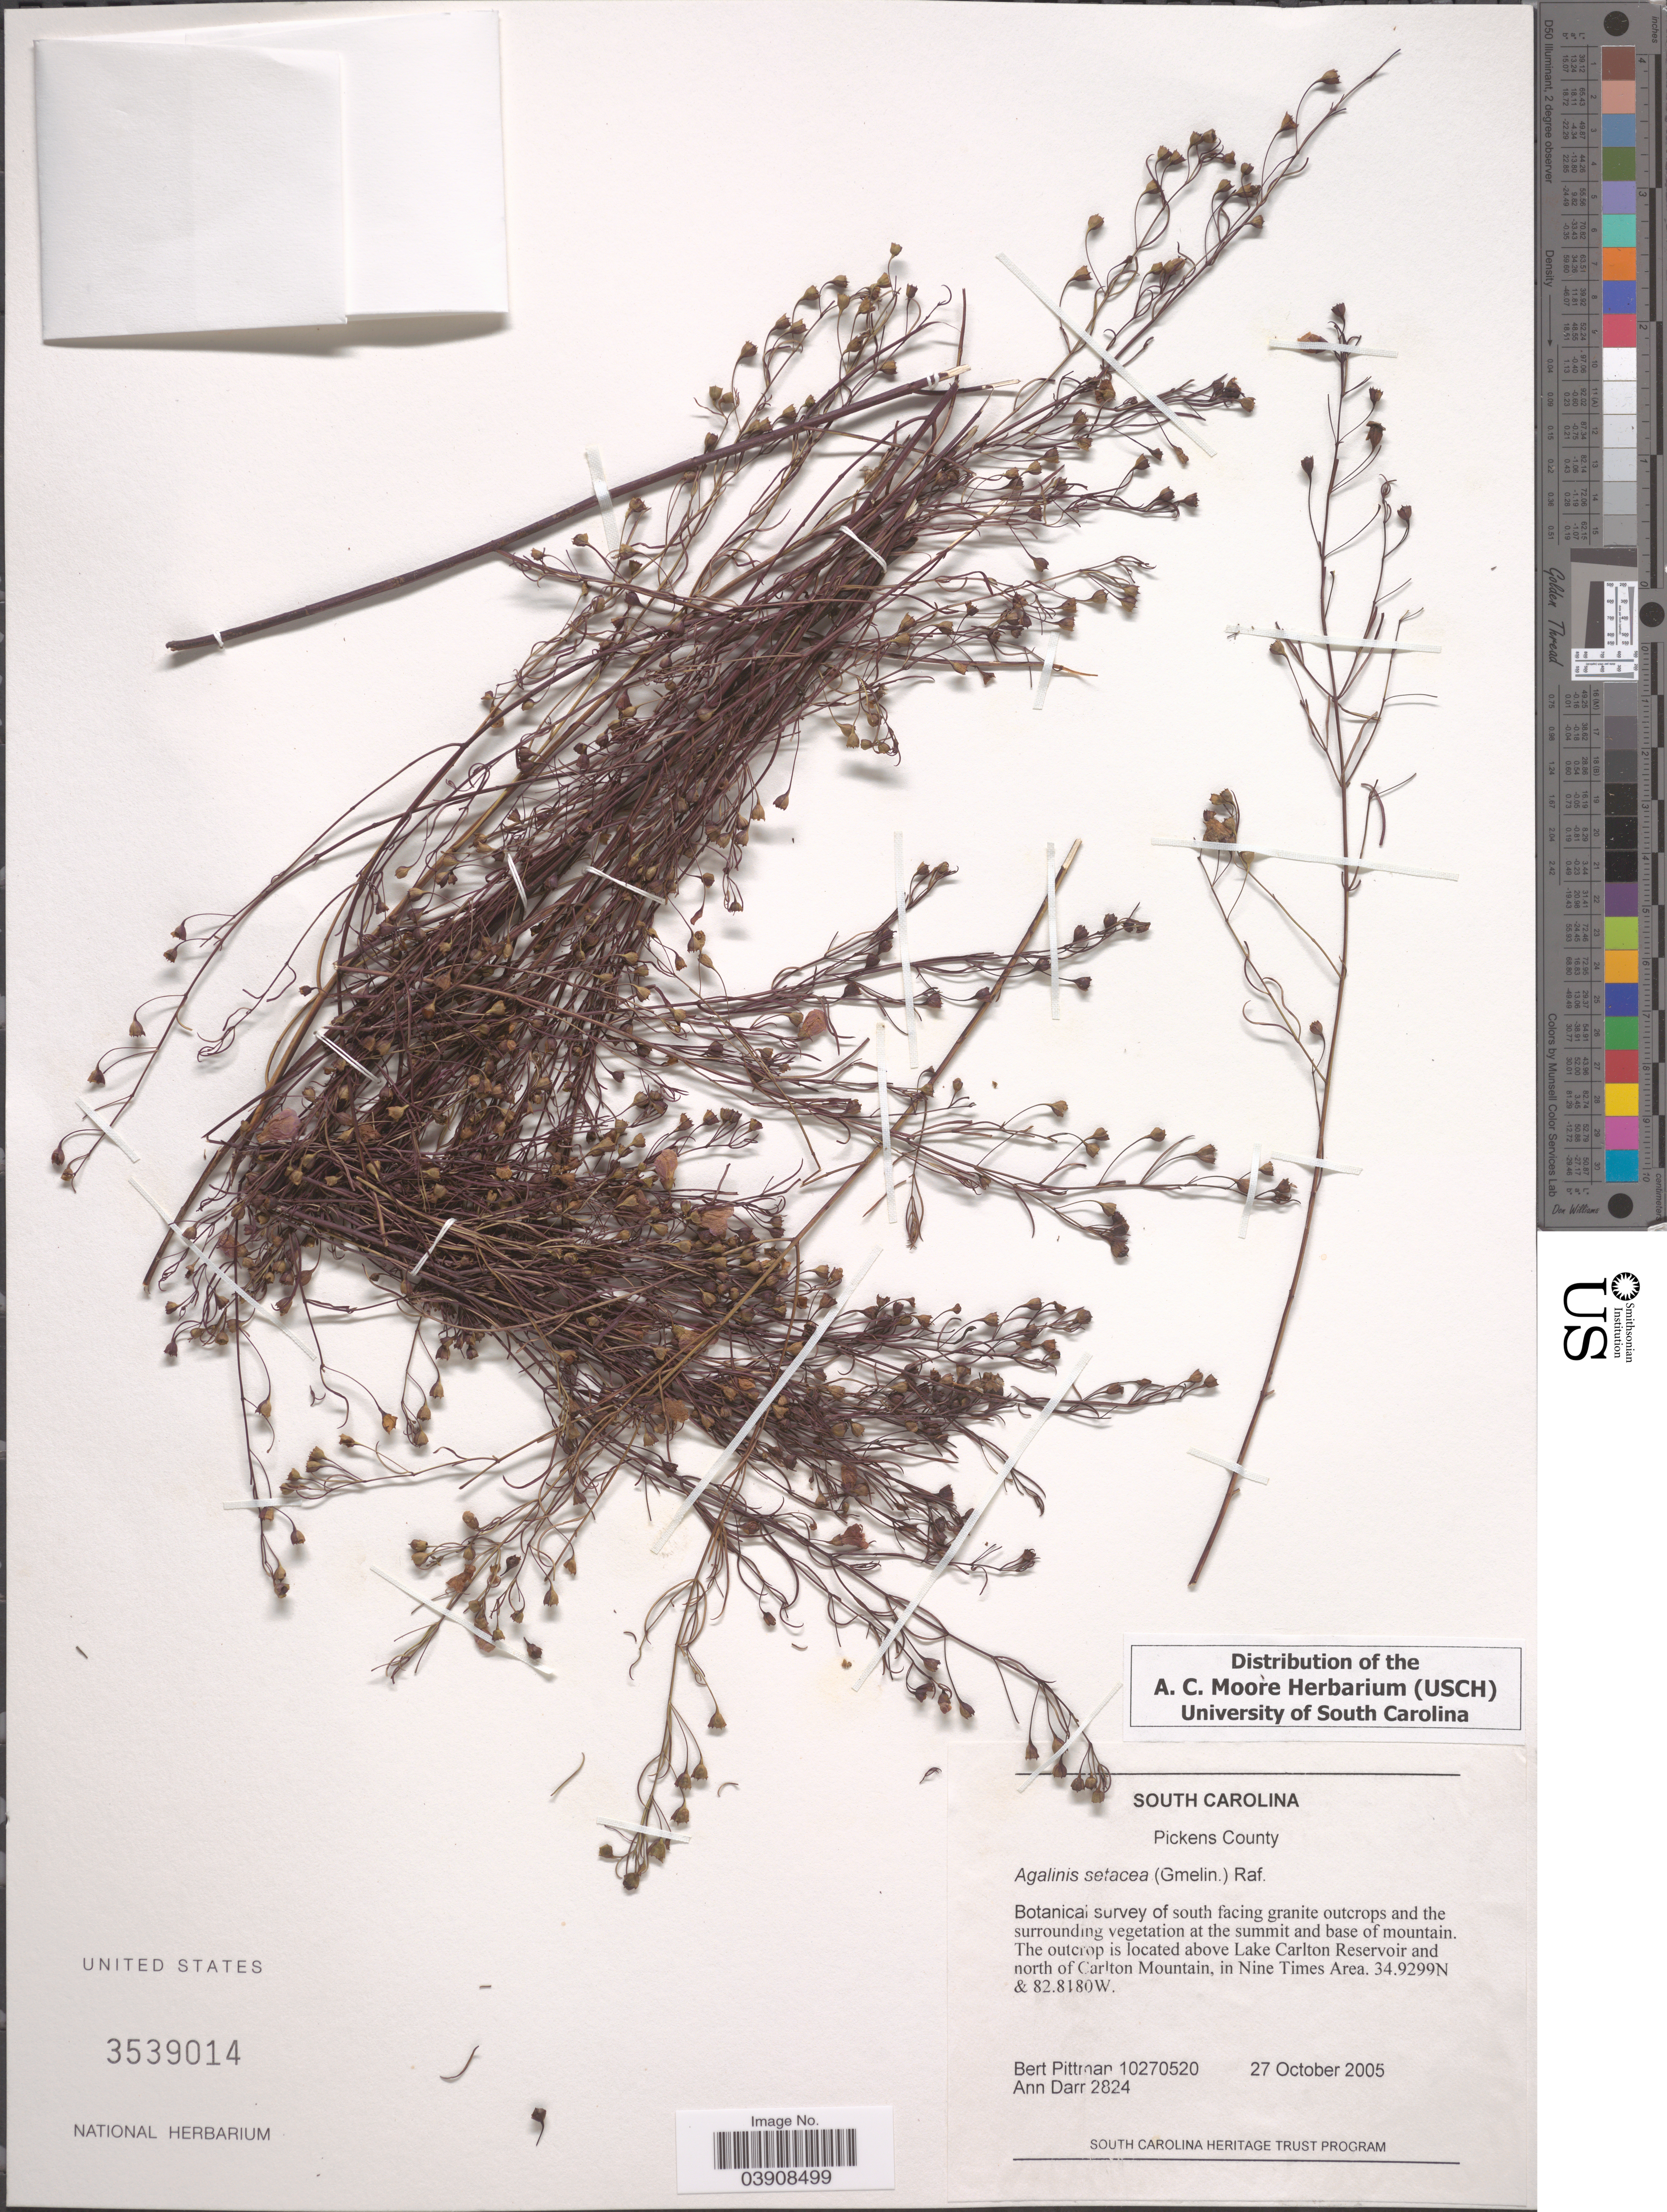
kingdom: Plantae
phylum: Tracheophyta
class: Magnoliopsida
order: Lamiales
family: Orobanchaceae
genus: Agalinis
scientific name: Agalinis setacea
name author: (J.F. Gmel.) Raf.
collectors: B. Pittman & A. Darr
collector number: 10270520/2824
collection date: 2005-10-27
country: United States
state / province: South Carolina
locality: Pickens County. At the summit and base of mountain. The outcrop is located above Lake Carlton Reservoir and north of Carlton Mountain, in Nine Times Area.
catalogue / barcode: US 3539014